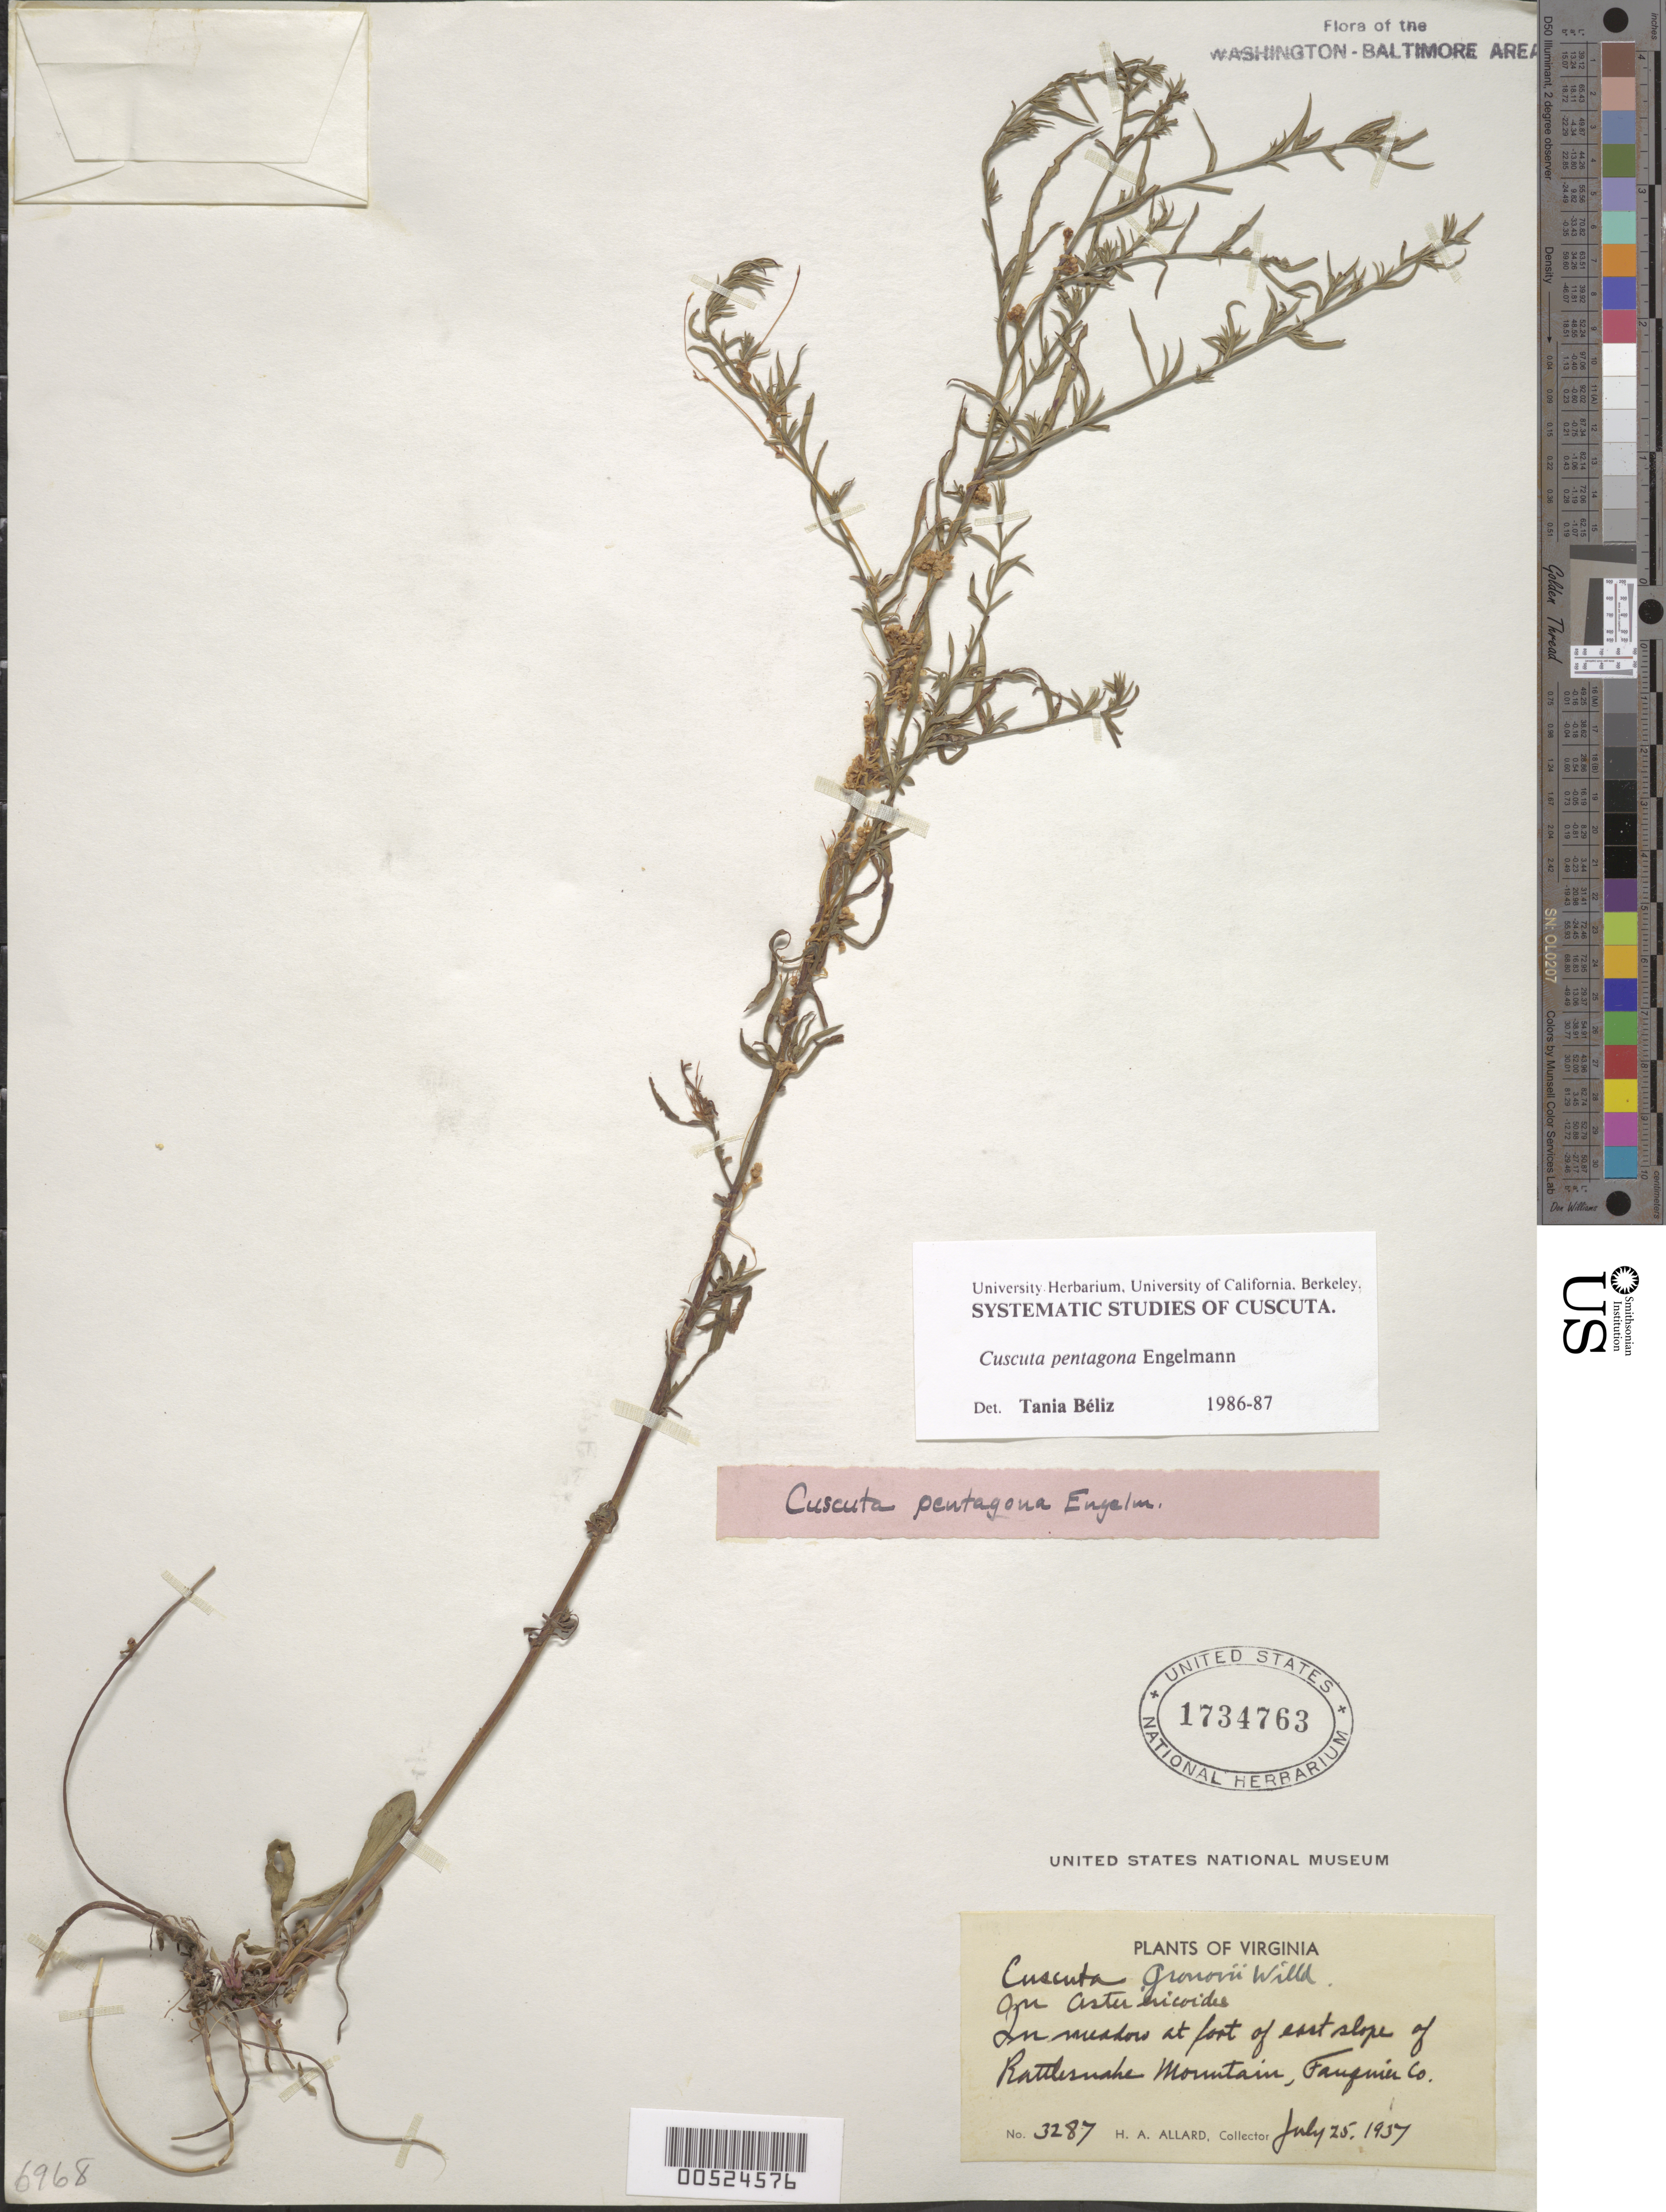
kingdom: Plantae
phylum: Tracheophyta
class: Magnoliopsida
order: Solanales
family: Convolvulaceae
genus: Cuscuta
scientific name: Cuscuta pentagona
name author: Engelm.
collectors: H. A. Allard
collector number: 3287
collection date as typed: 25 Jul 1937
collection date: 1937-07-25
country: United States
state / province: Virginia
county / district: Fauquier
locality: Rattlesnake Mountain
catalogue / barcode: US 1734763